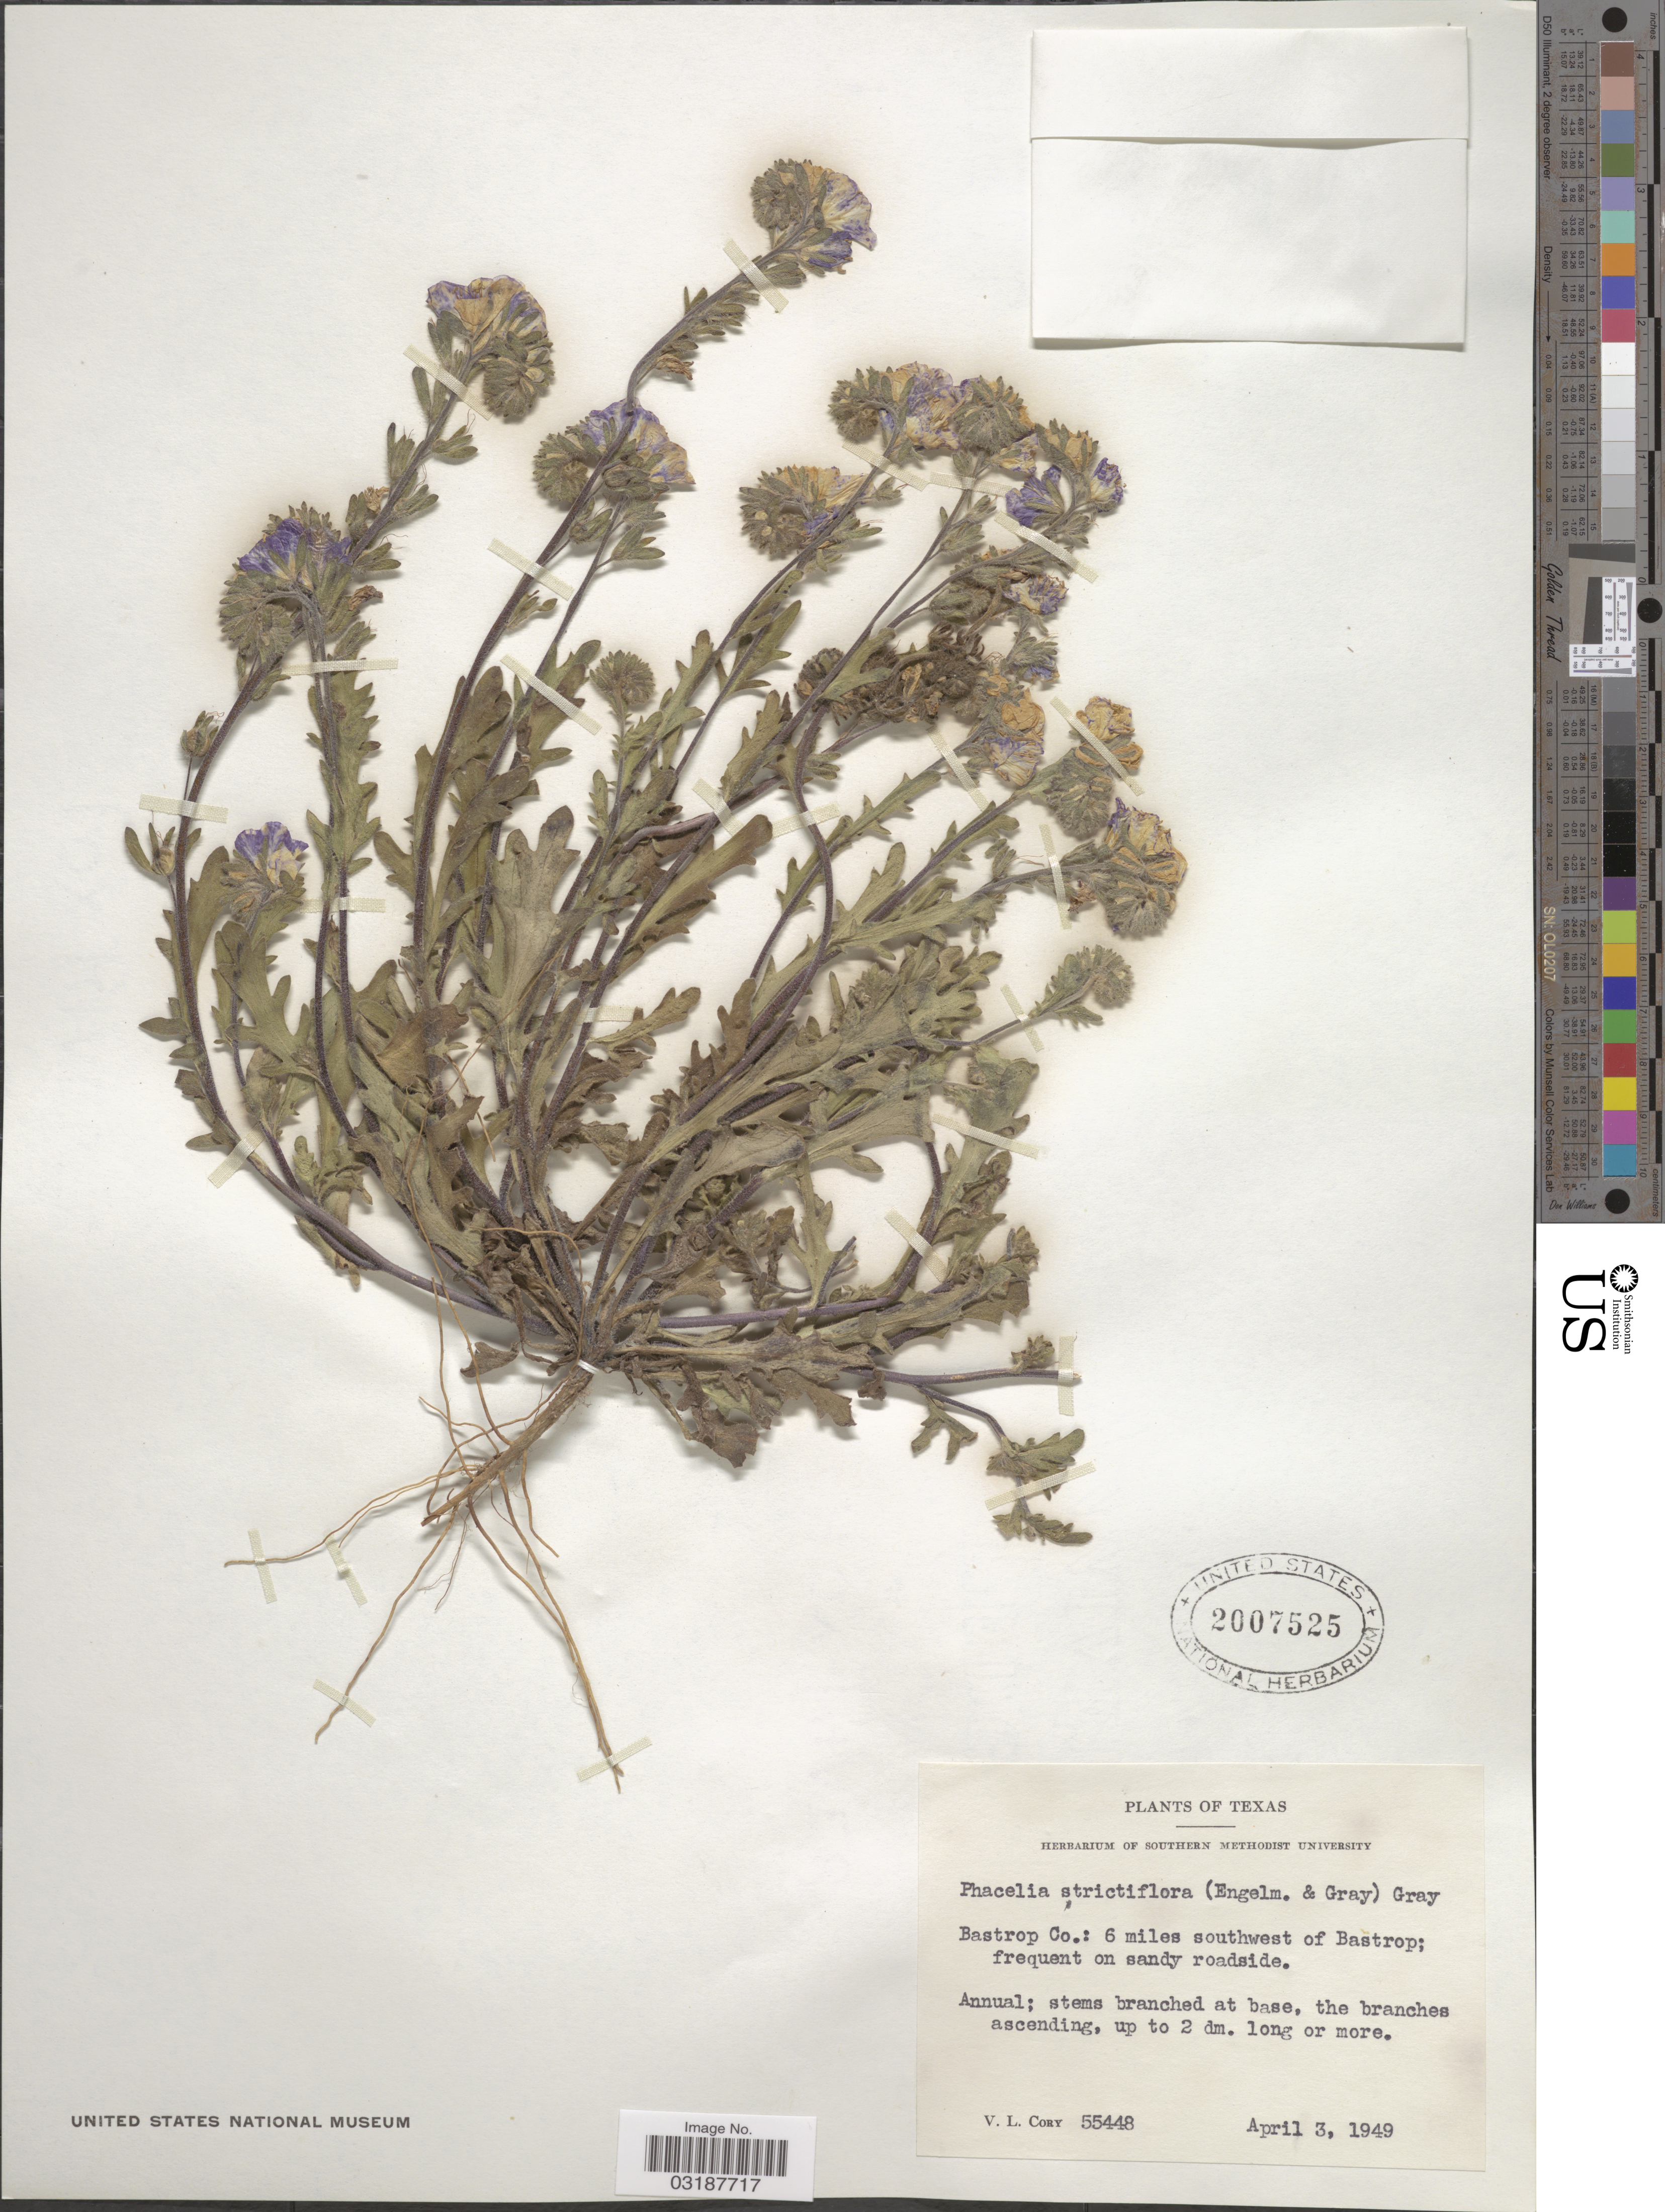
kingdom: Plantae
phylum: Tracheophyta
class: Magnoliopsida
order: Boraginales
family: Hydrophyllaceae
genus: Phacelia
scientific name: Phacelia strictiflora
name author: (Engelm. & A. Gray) A. Gray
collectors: V. Cory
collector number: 55448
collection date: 1949-04-03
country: United States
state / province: Texas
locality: Bastrop Co.: 6 miles southwest of Bastrop.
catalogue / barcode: US 2007525